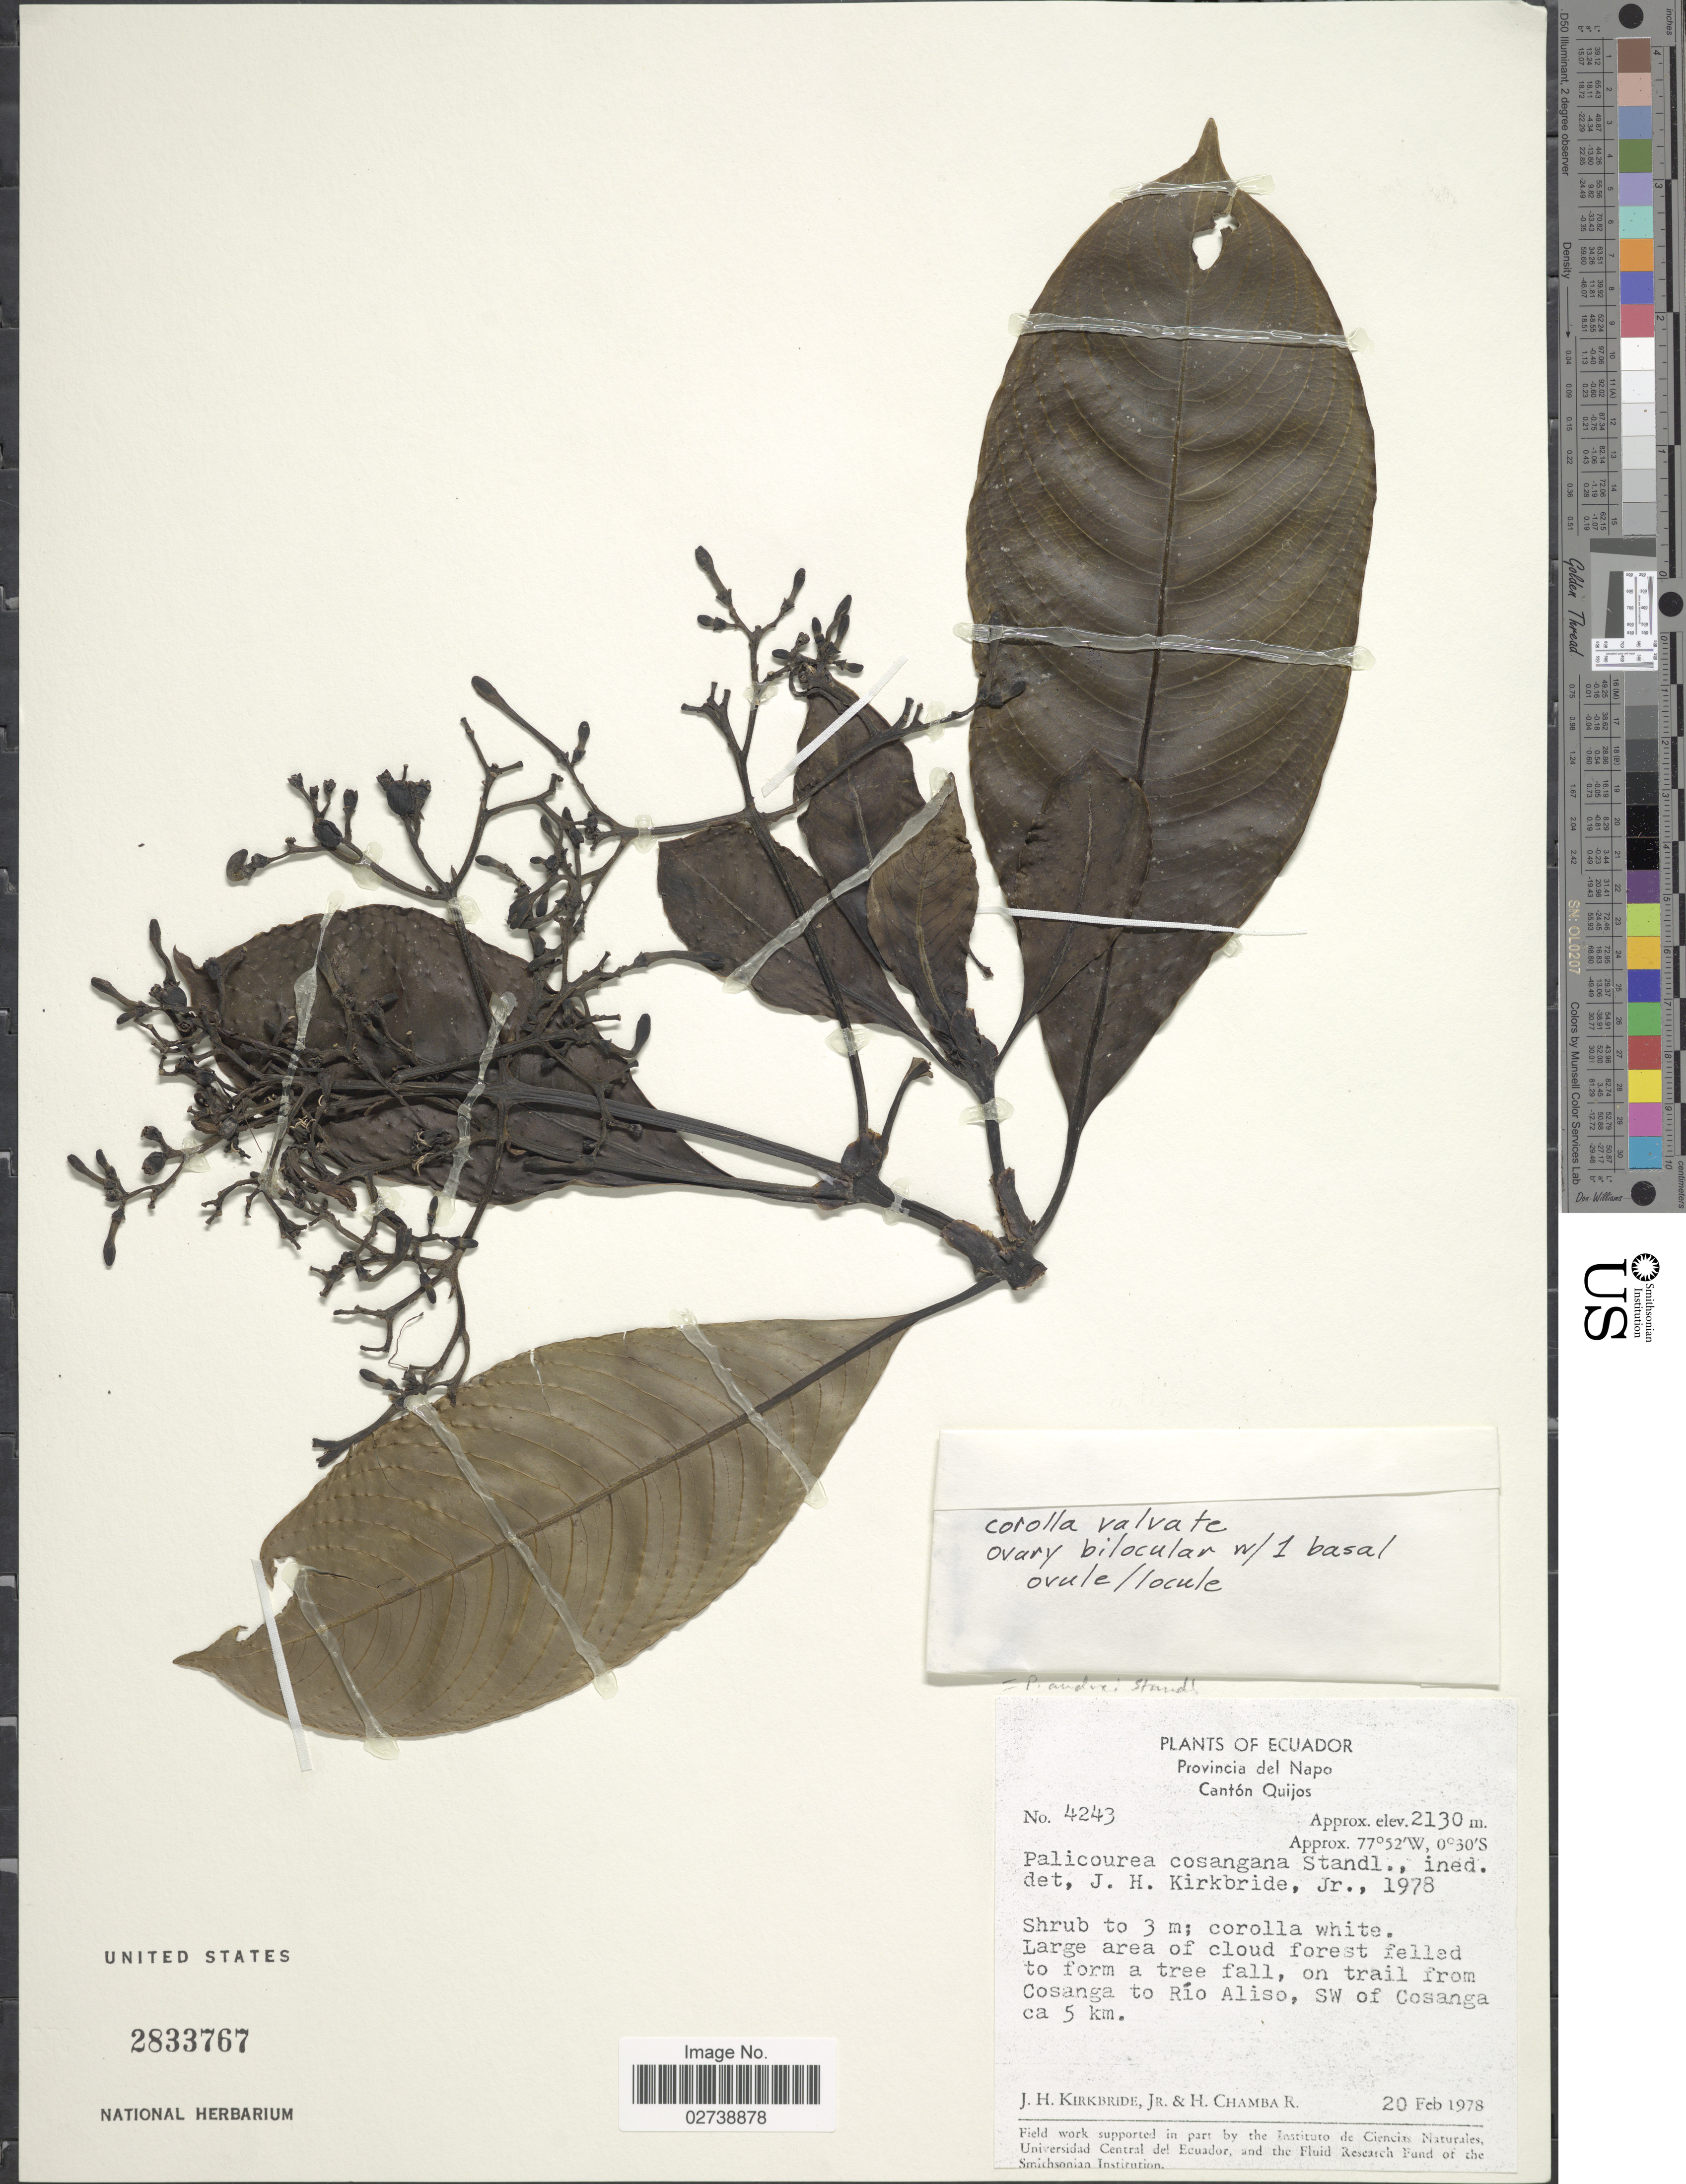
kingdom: Plantae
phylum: Tracheophyta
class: Magnoliopsida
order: Gentianales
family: Rubiaceae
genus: Palicourea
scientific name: Palicourea andrei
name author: Standl.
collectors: J. H. Kirkbride & H. Chamba R.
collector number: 4243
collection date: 1978-02-20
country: Ecuador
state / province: Napo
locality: Cantón Quijos, Large area of cloud forest felled to from a tree fall, on trail from Cosanga to Río Aliso, SW of Cosanga ca 5 km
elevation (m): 2130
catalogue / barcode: US 2833767